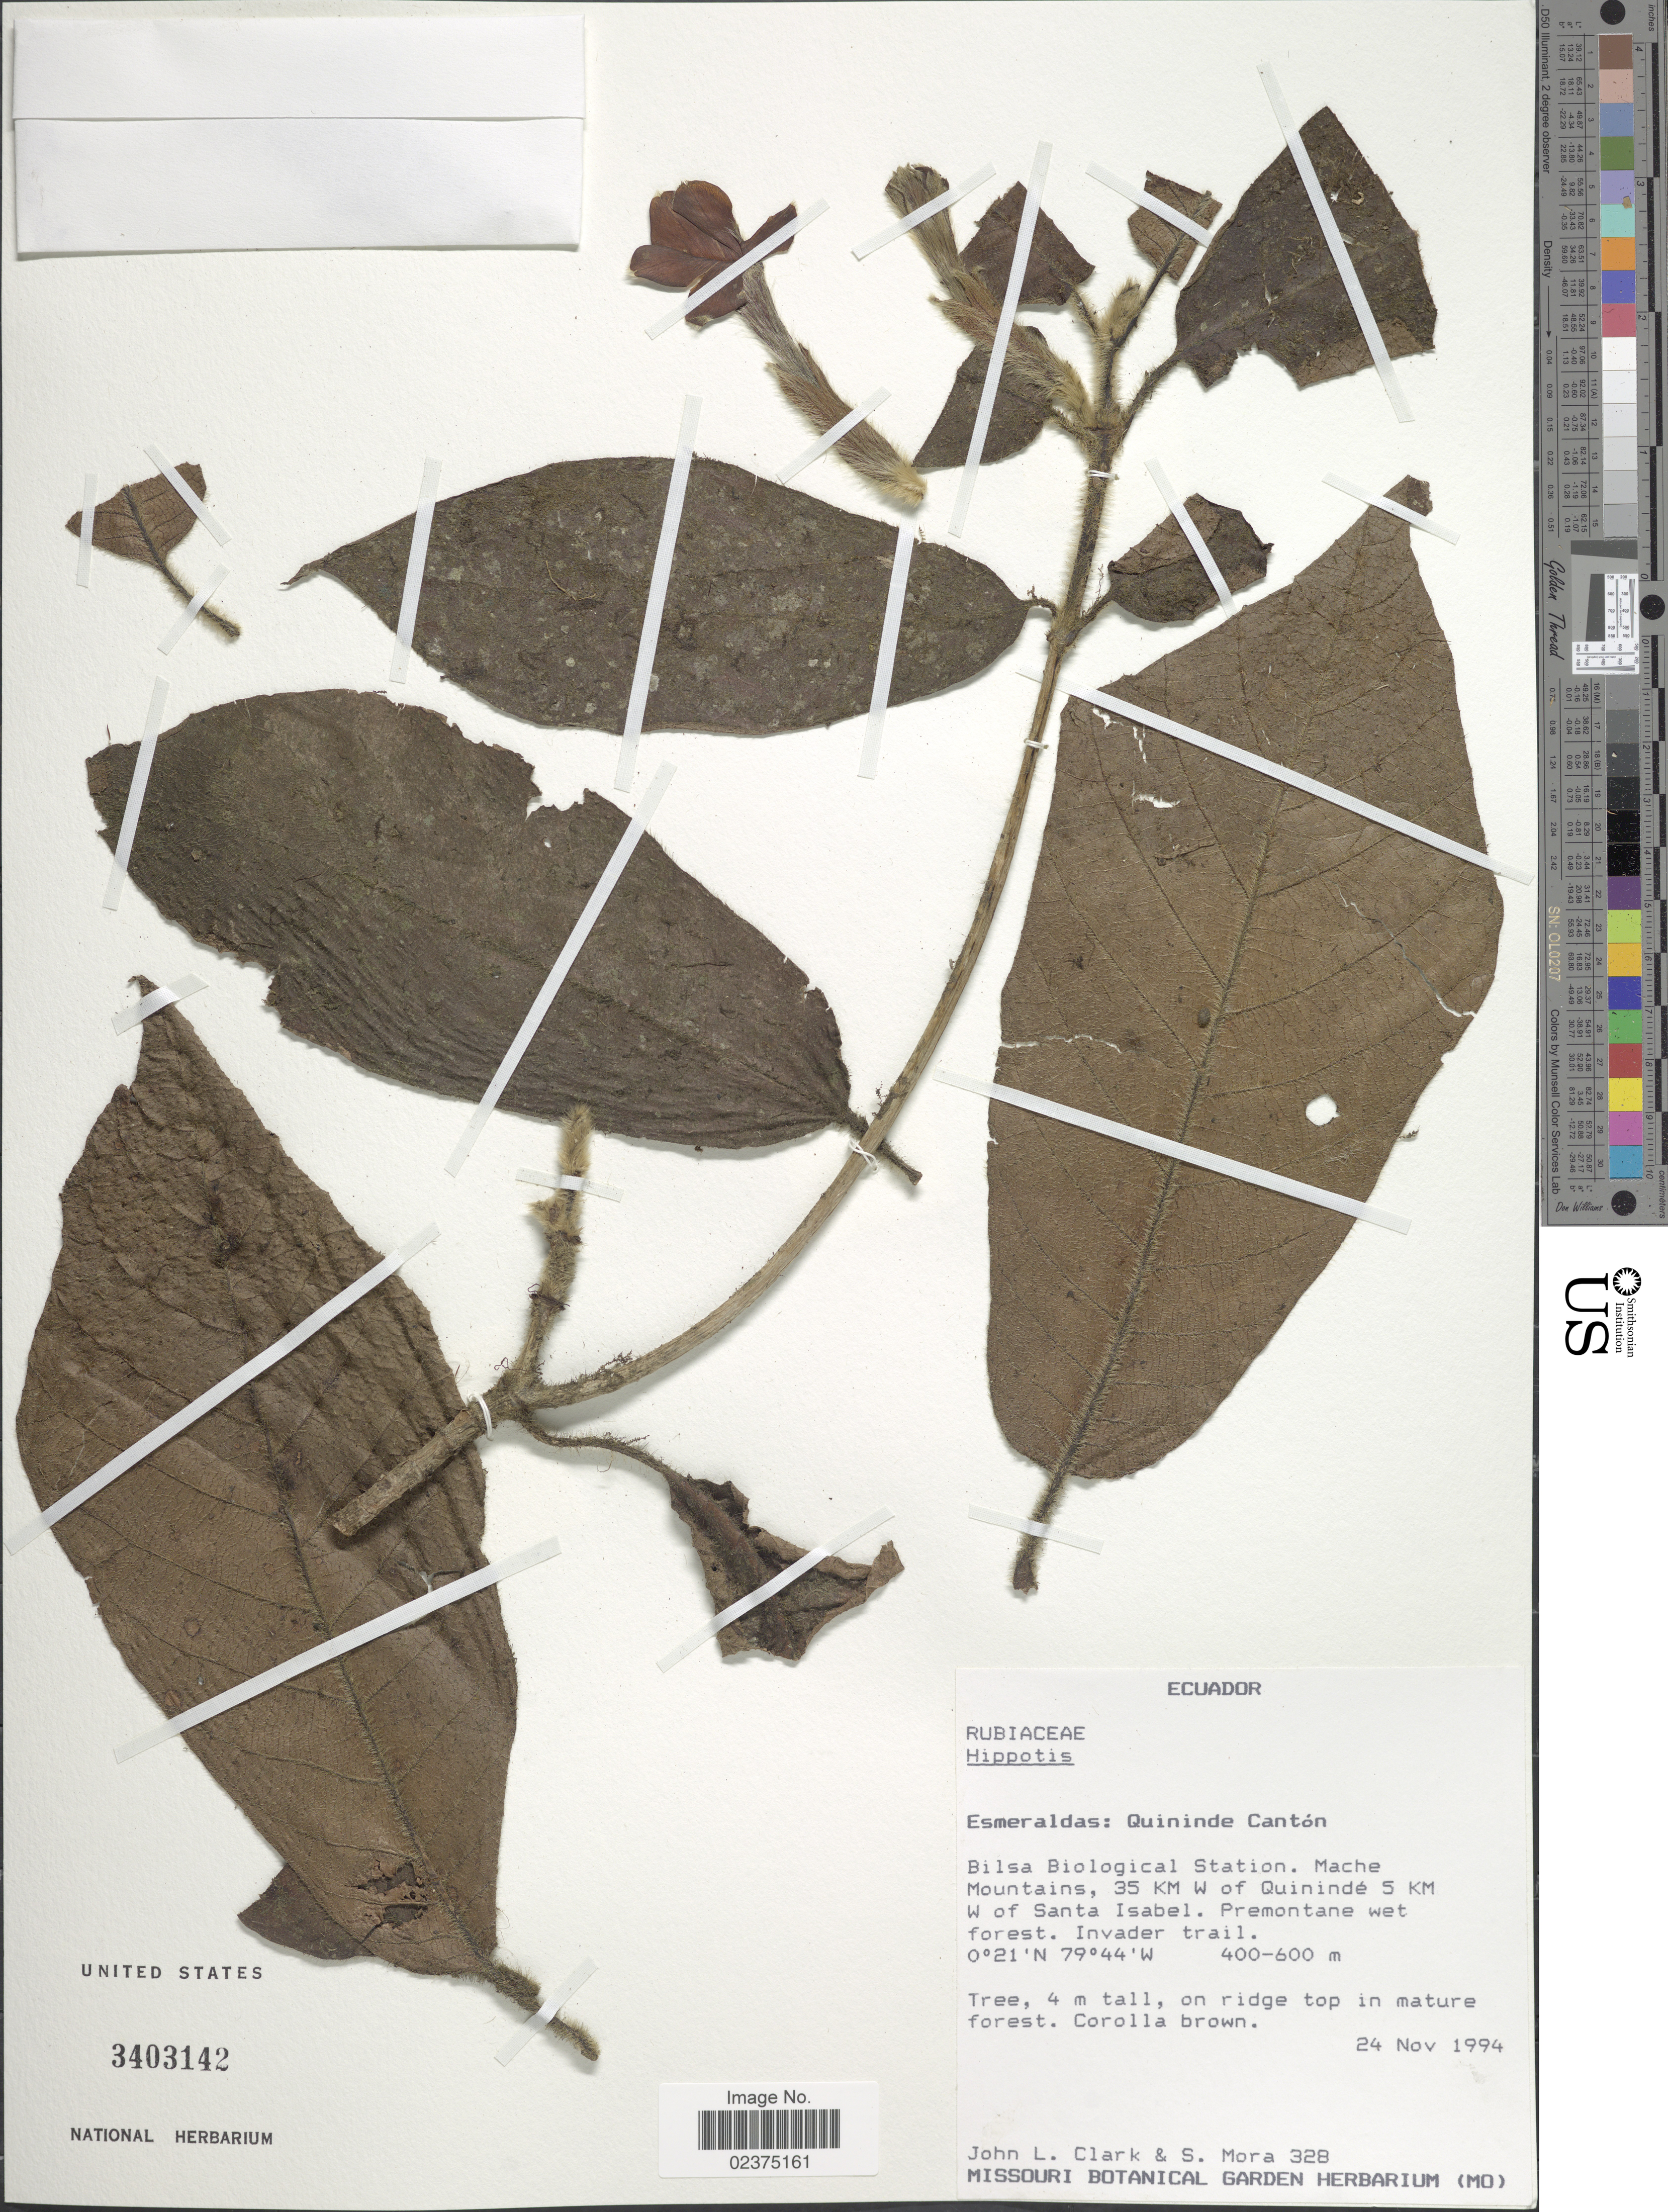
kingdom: Plantae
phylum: Tracheophyta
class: Magnoliopsida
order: Gentianales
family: Rubiaceae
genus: Hippotis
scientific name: Hippotis sp.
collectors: J. L. Clark & S. Mora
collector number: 328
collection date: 1994-11-24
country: Ecuador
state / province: Esmeraldas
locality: Quininde Cantón, Bilsa Biological Station. Mache Mountains, 35 KM W of Santa Quinindé 5 KM W of Santa Isabel. Premontane wet forest. Invader trail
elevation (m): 400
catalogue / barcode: US 3403142